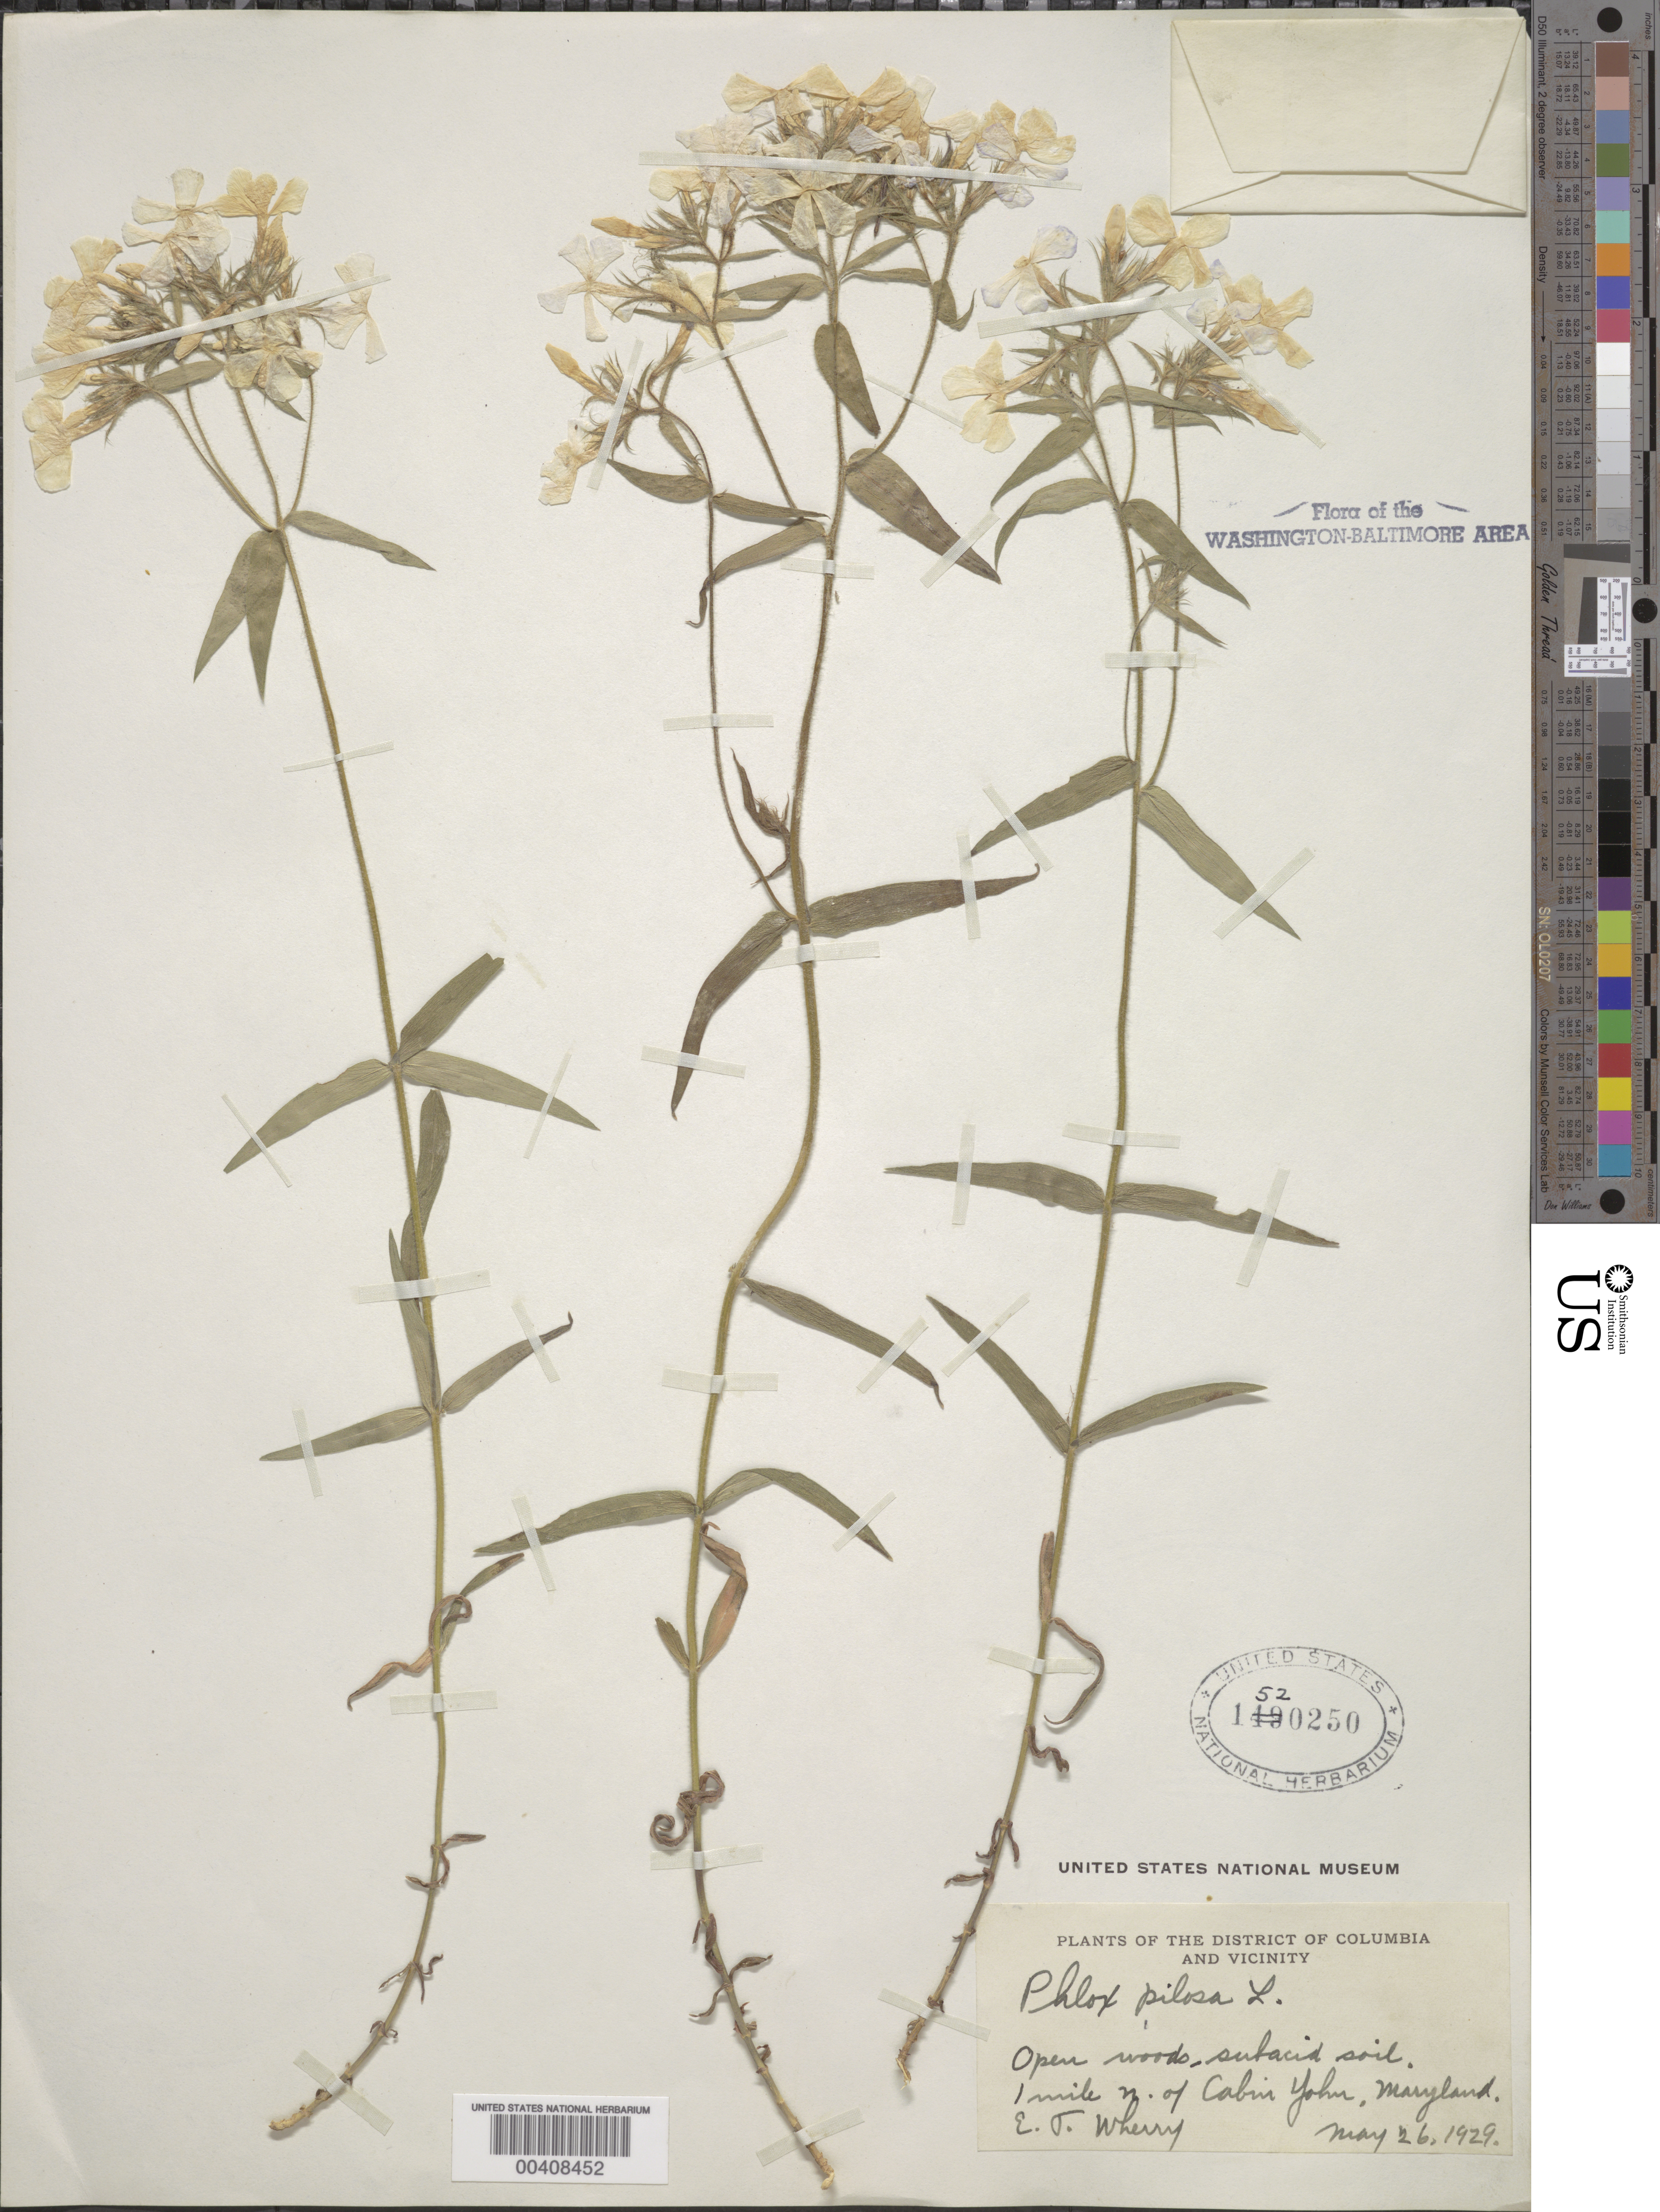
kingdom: Plantae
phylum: Tracheophyta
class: Magnoliopsida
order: Ericales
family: Polemoniaceae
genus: Phlox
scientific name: Phlox pilosa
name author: L.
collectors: E. T. Wherry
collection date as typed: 26 May 1929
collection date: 1929-05-26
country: United States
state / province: Maryland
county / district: Montgomery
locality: Cabin John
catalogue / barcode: US 1520250